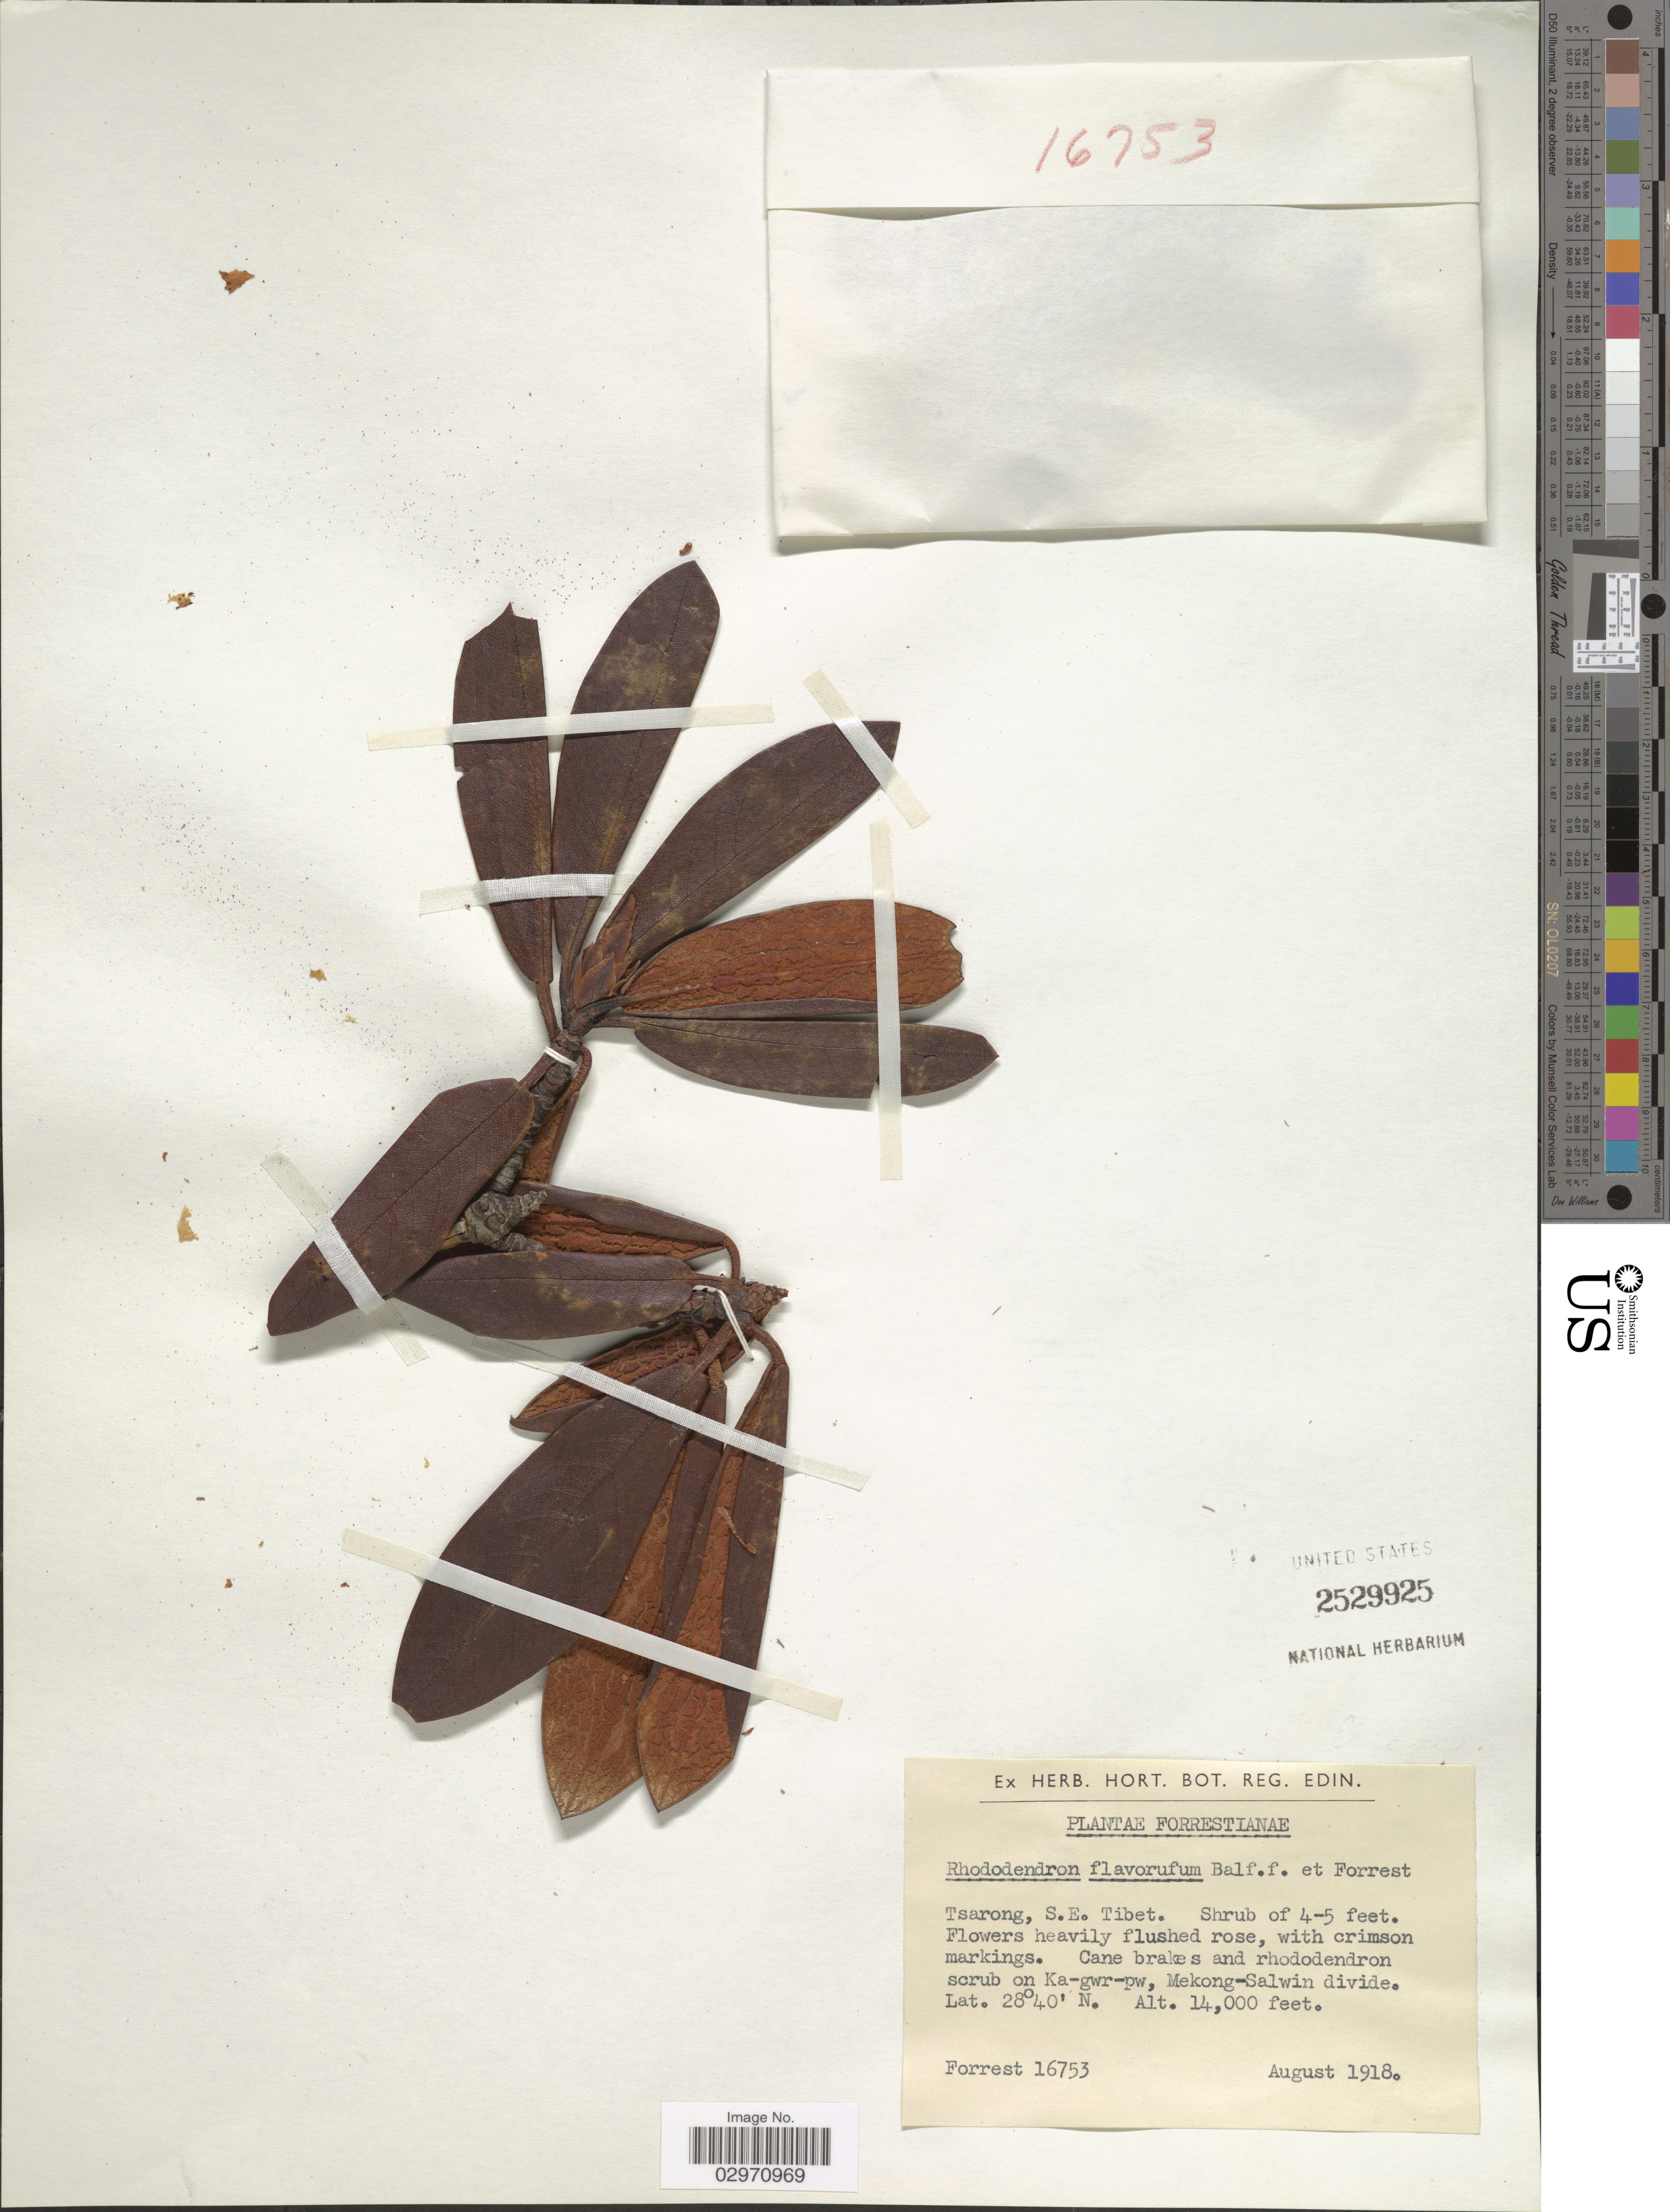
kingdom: Plantae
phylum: Tracheophyta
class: Magnoliopsida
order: Ericales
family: Ericaceae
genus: Rhododendron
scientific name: Rhododendron flavorufum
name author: Balf. f. & Forrest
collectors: -. Forrest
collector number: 16753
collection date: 1918-08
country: China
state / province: Xizang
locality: Tsarong, S.E. Tibet. On Ka-gwr-pw, Mekong-Salwin divide.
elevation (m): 4267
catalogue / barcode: US 2529925